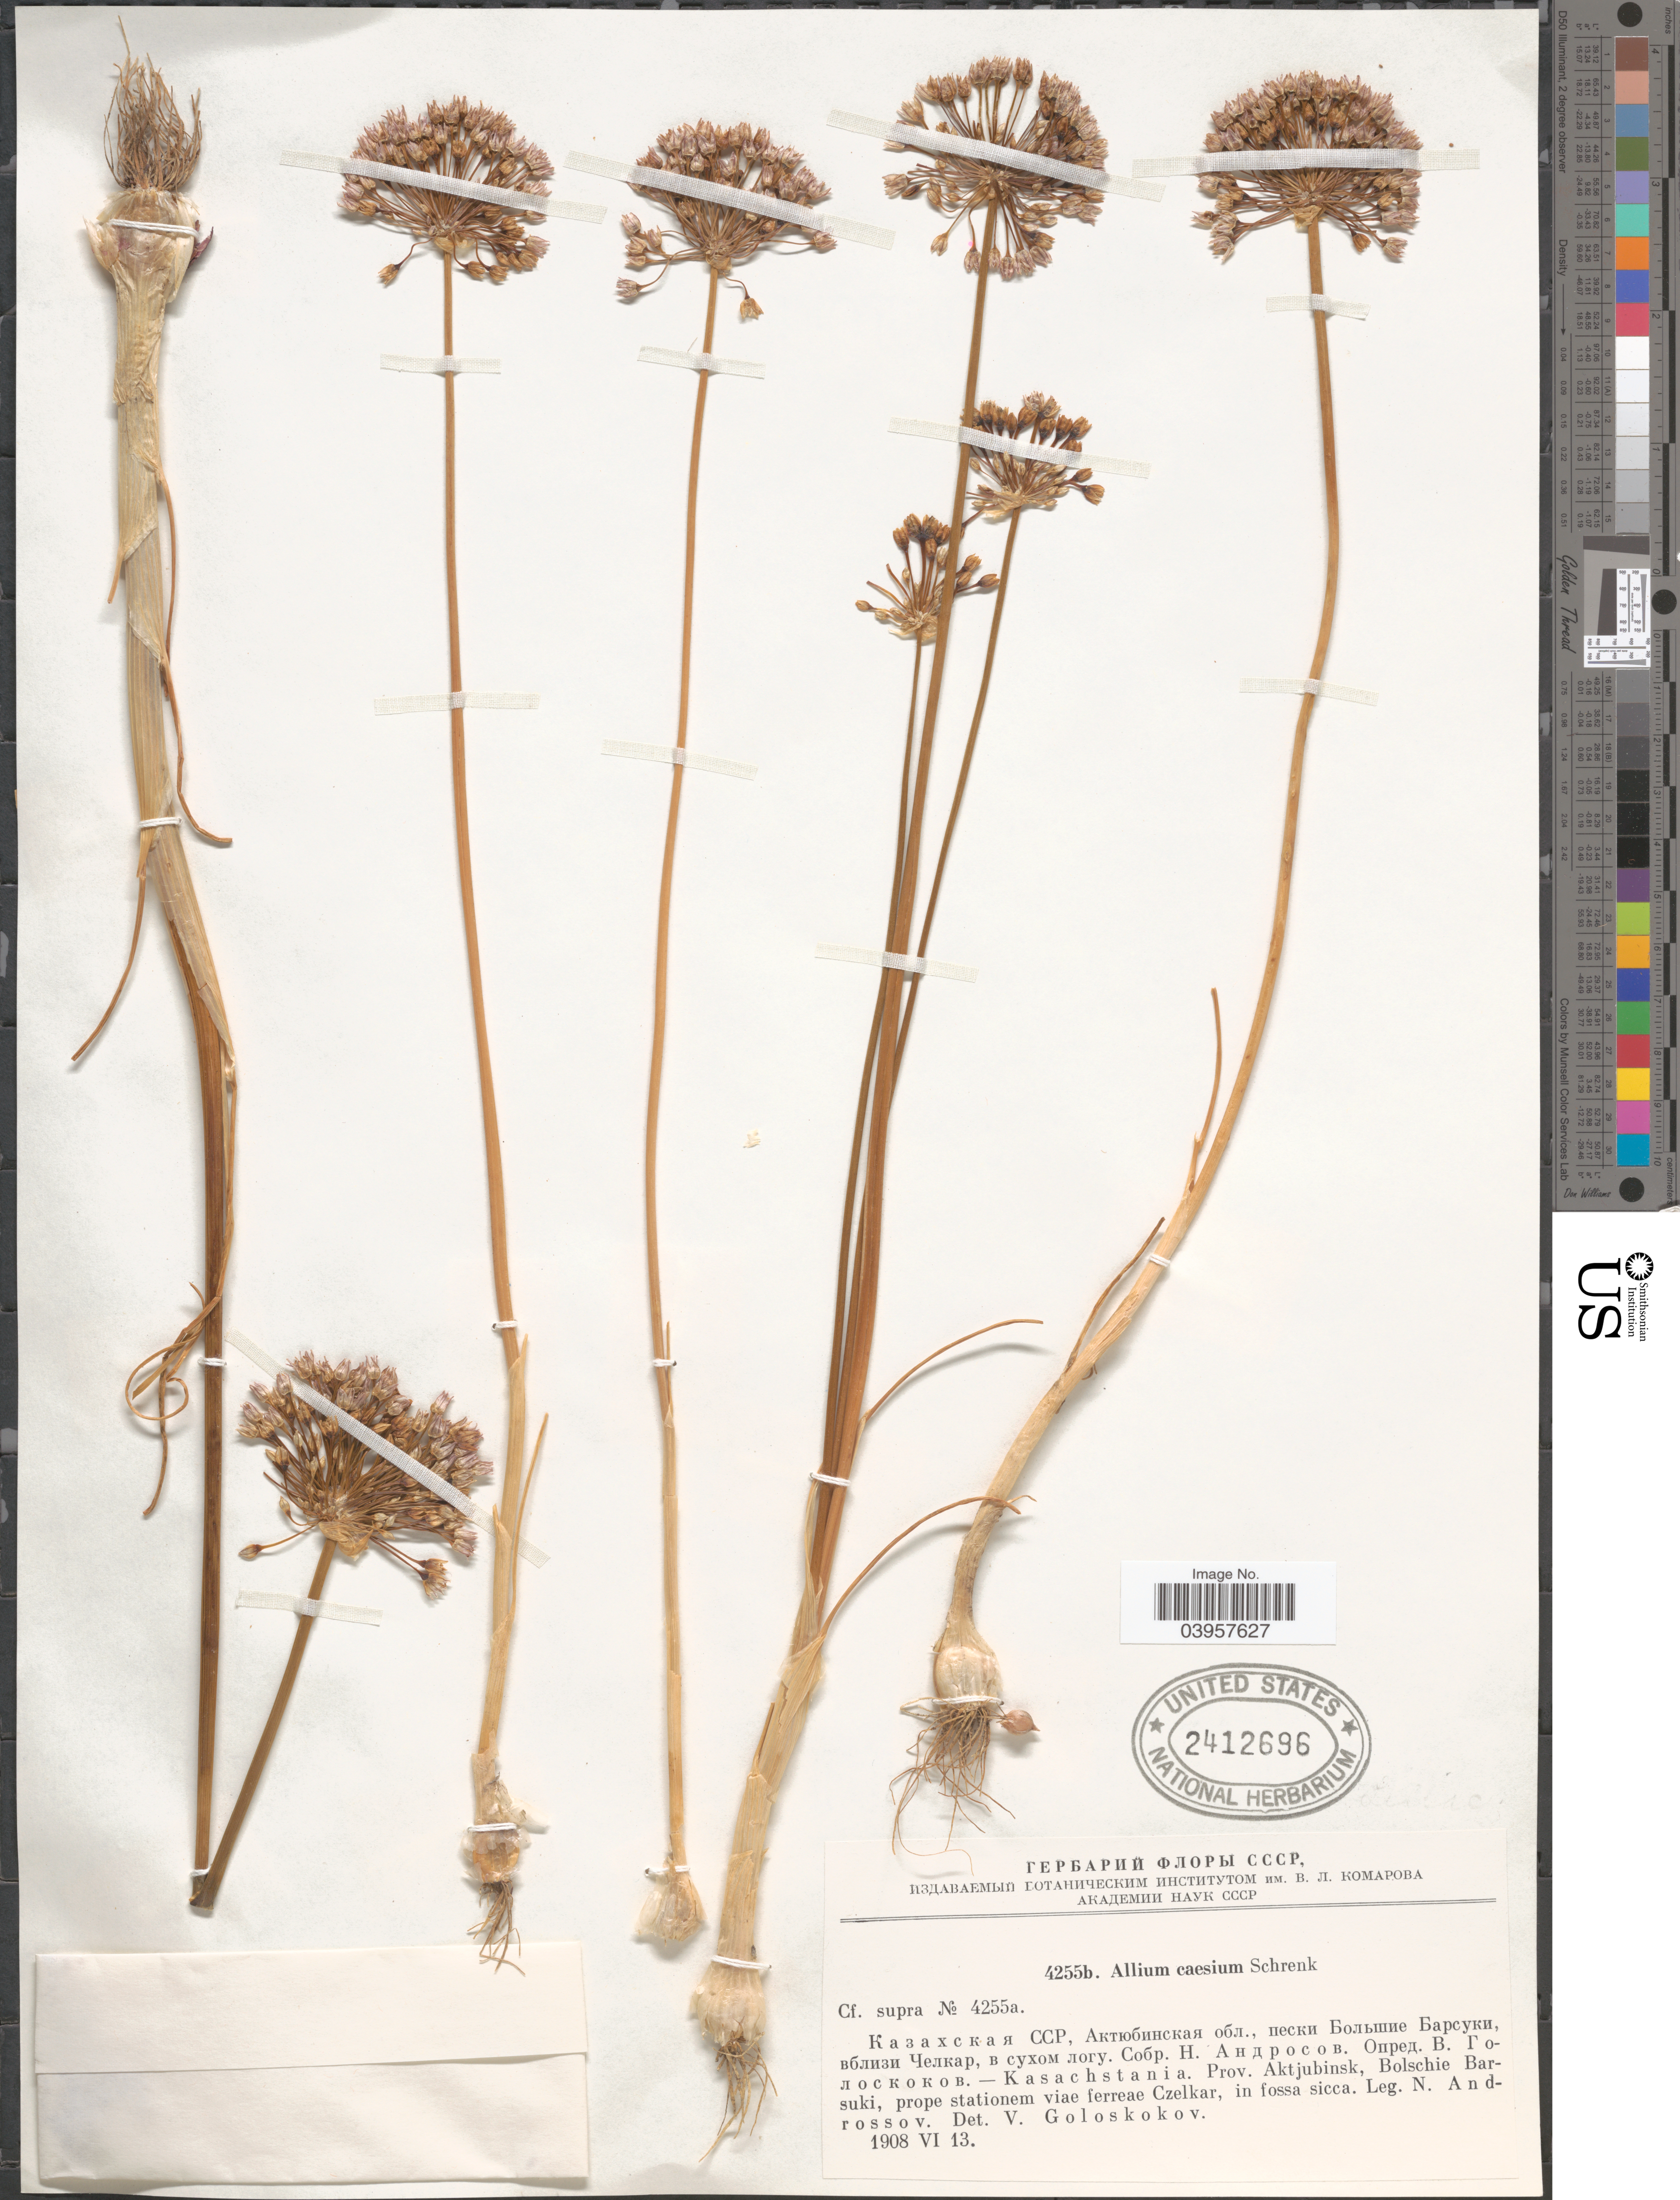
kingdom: Plantae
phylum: Tracheophyta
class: Liliopsida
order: Asparagales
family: Amaryllidaceae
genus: Allium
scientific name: Allium caesium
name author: Schrenk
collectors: N. Androssov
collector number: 4255b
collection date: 1908-06-13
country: Kazakhstan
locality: Kasachstania. Prov. Aktjubinsk, Bolschie Barsuki, prope stationem viae ferreae Czelkar, in fossa sicca.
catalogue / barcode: US 2412696